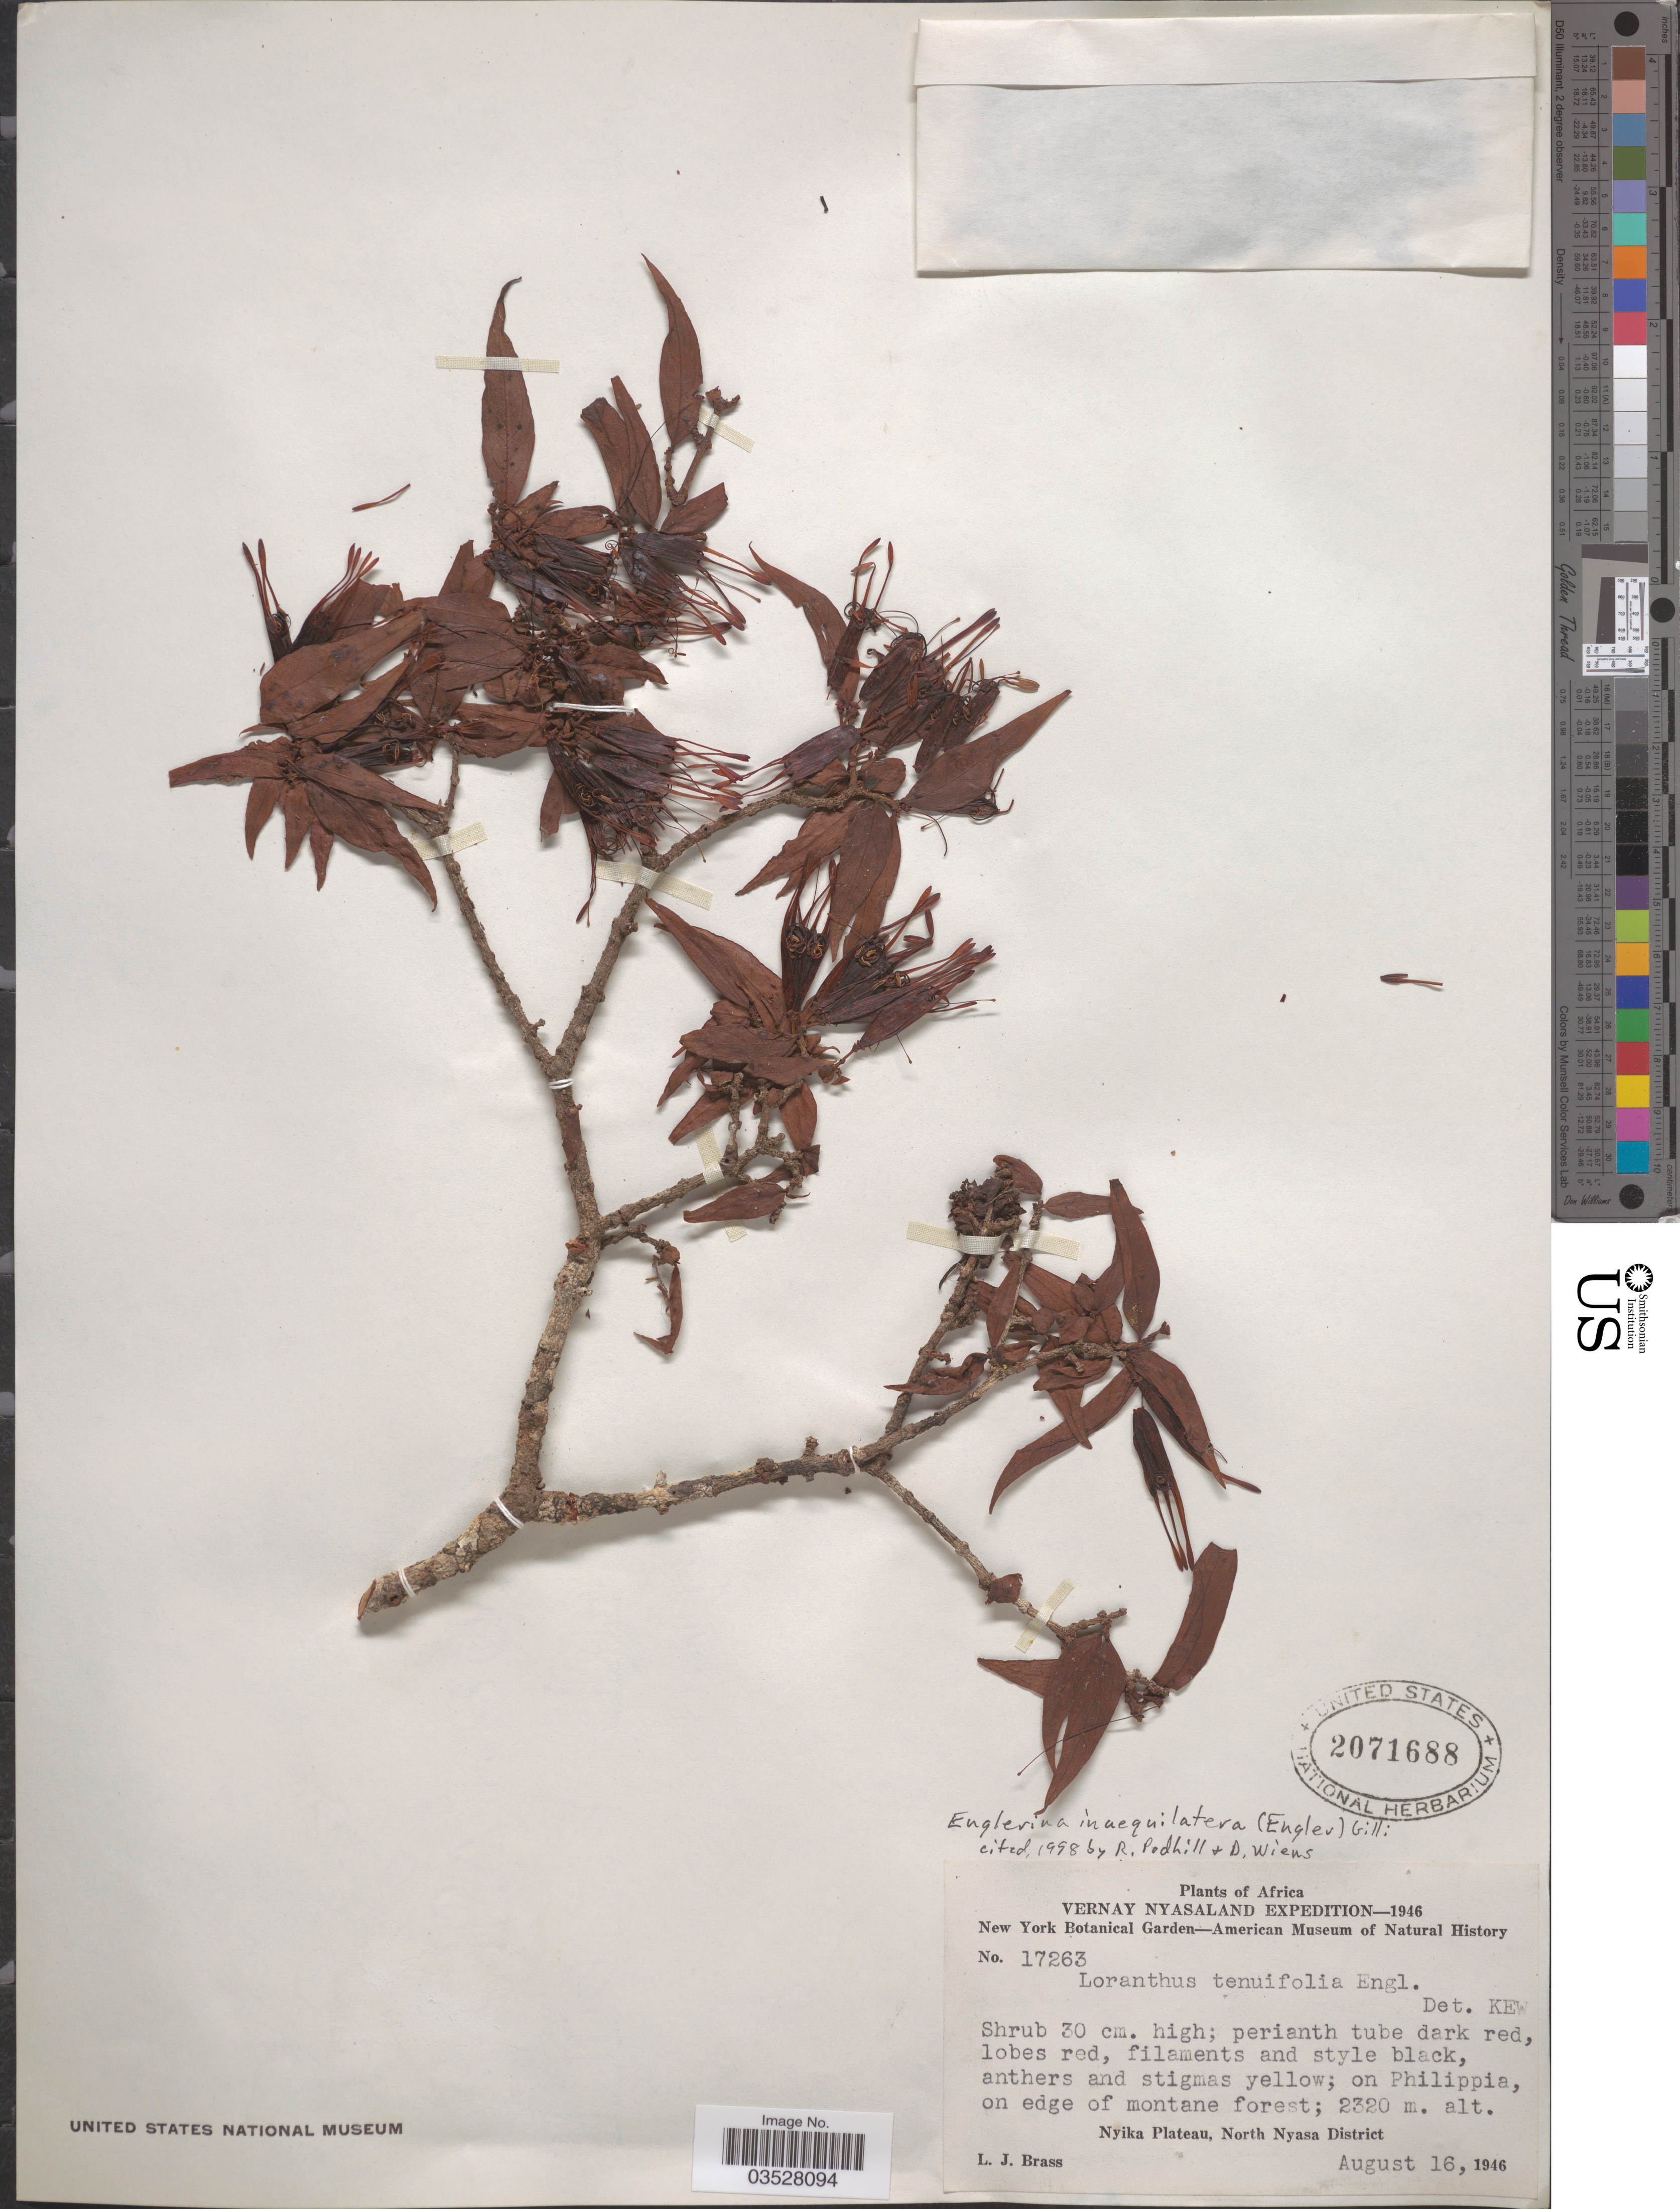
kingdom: Plantae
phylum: Tracheophyta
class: Magnoliopsida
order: Santalales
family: Loranthaceae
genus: Englerina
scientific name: Englerina inaequilatera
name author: (Engl.) Gilli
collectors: L. J. Brass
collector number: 17263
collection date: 1946-08-16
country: Malawi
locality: Vernay Nyasaland. Nyika Plateau, North Nyasa District.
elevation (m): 2320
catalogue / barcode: US 2071688